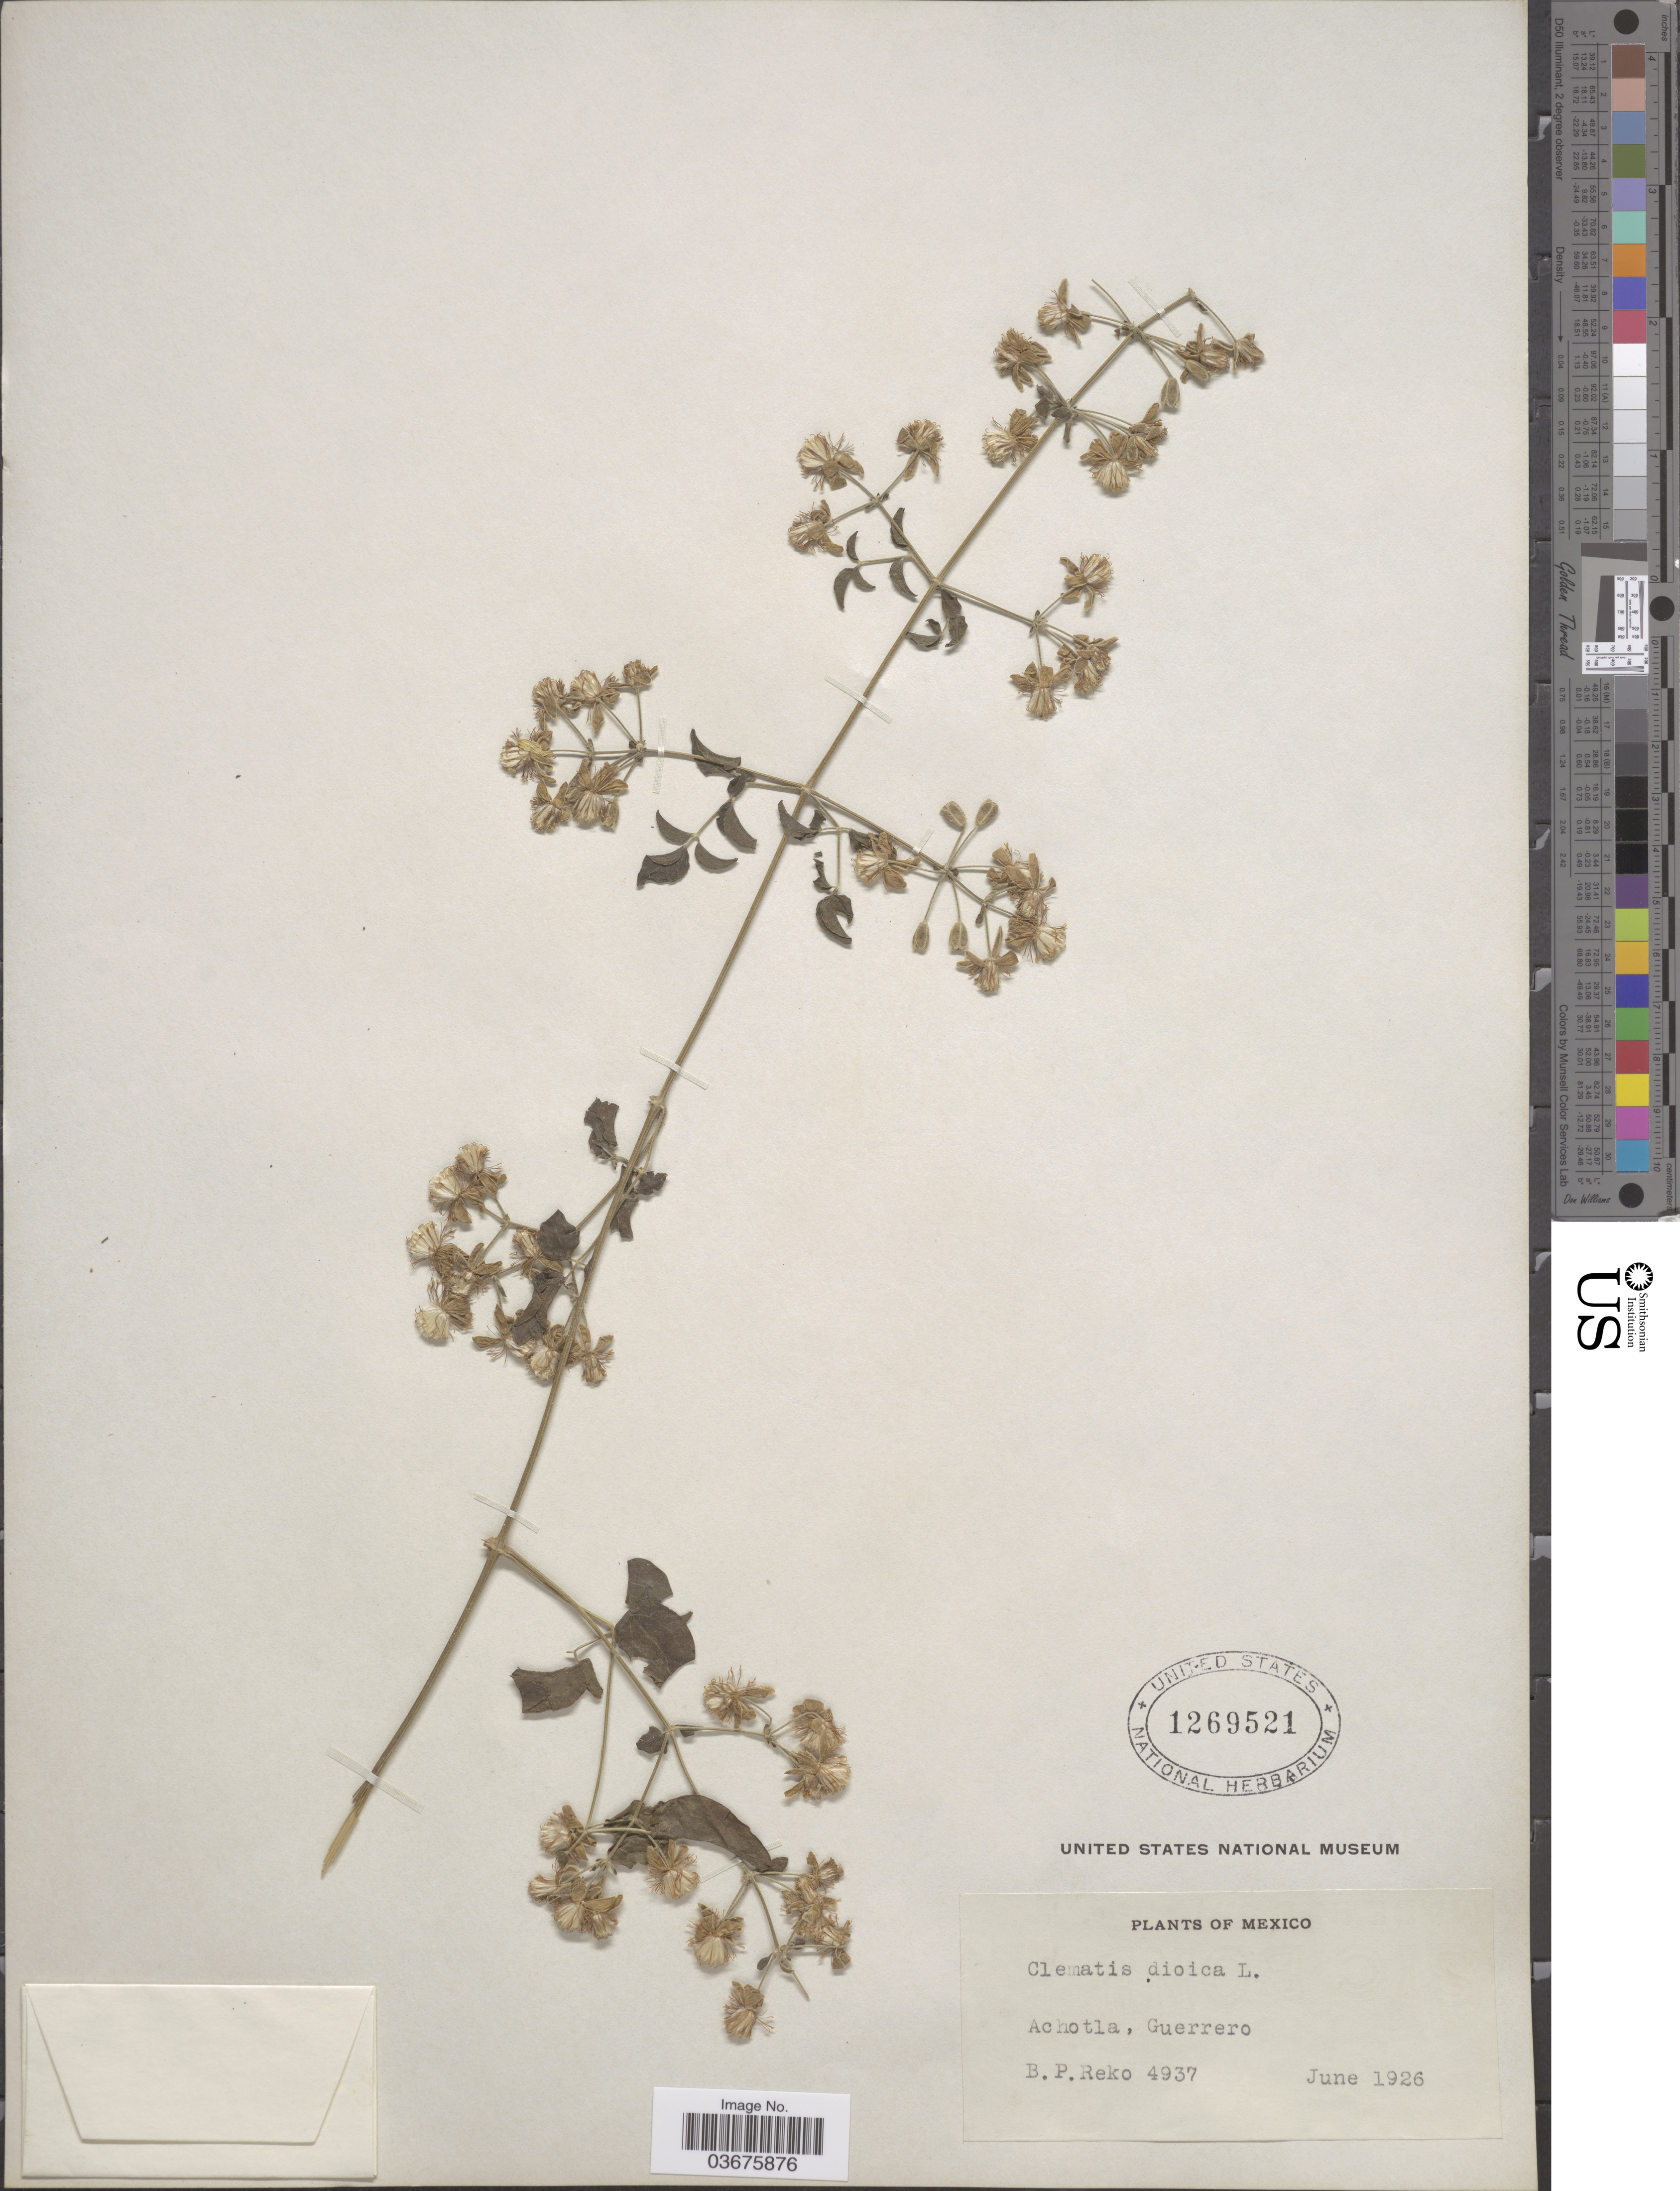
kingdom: Plantae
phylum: Tracheophyta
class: Magnoliopsida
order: Ranunculales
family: Ranunculaceae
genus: Clematis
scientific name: Clematis dioica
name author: L.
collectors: B. P. Reko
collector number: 4937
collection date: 1926-06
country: Mexico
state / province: Guerrero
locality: Achotla.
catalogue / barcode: US 1269521